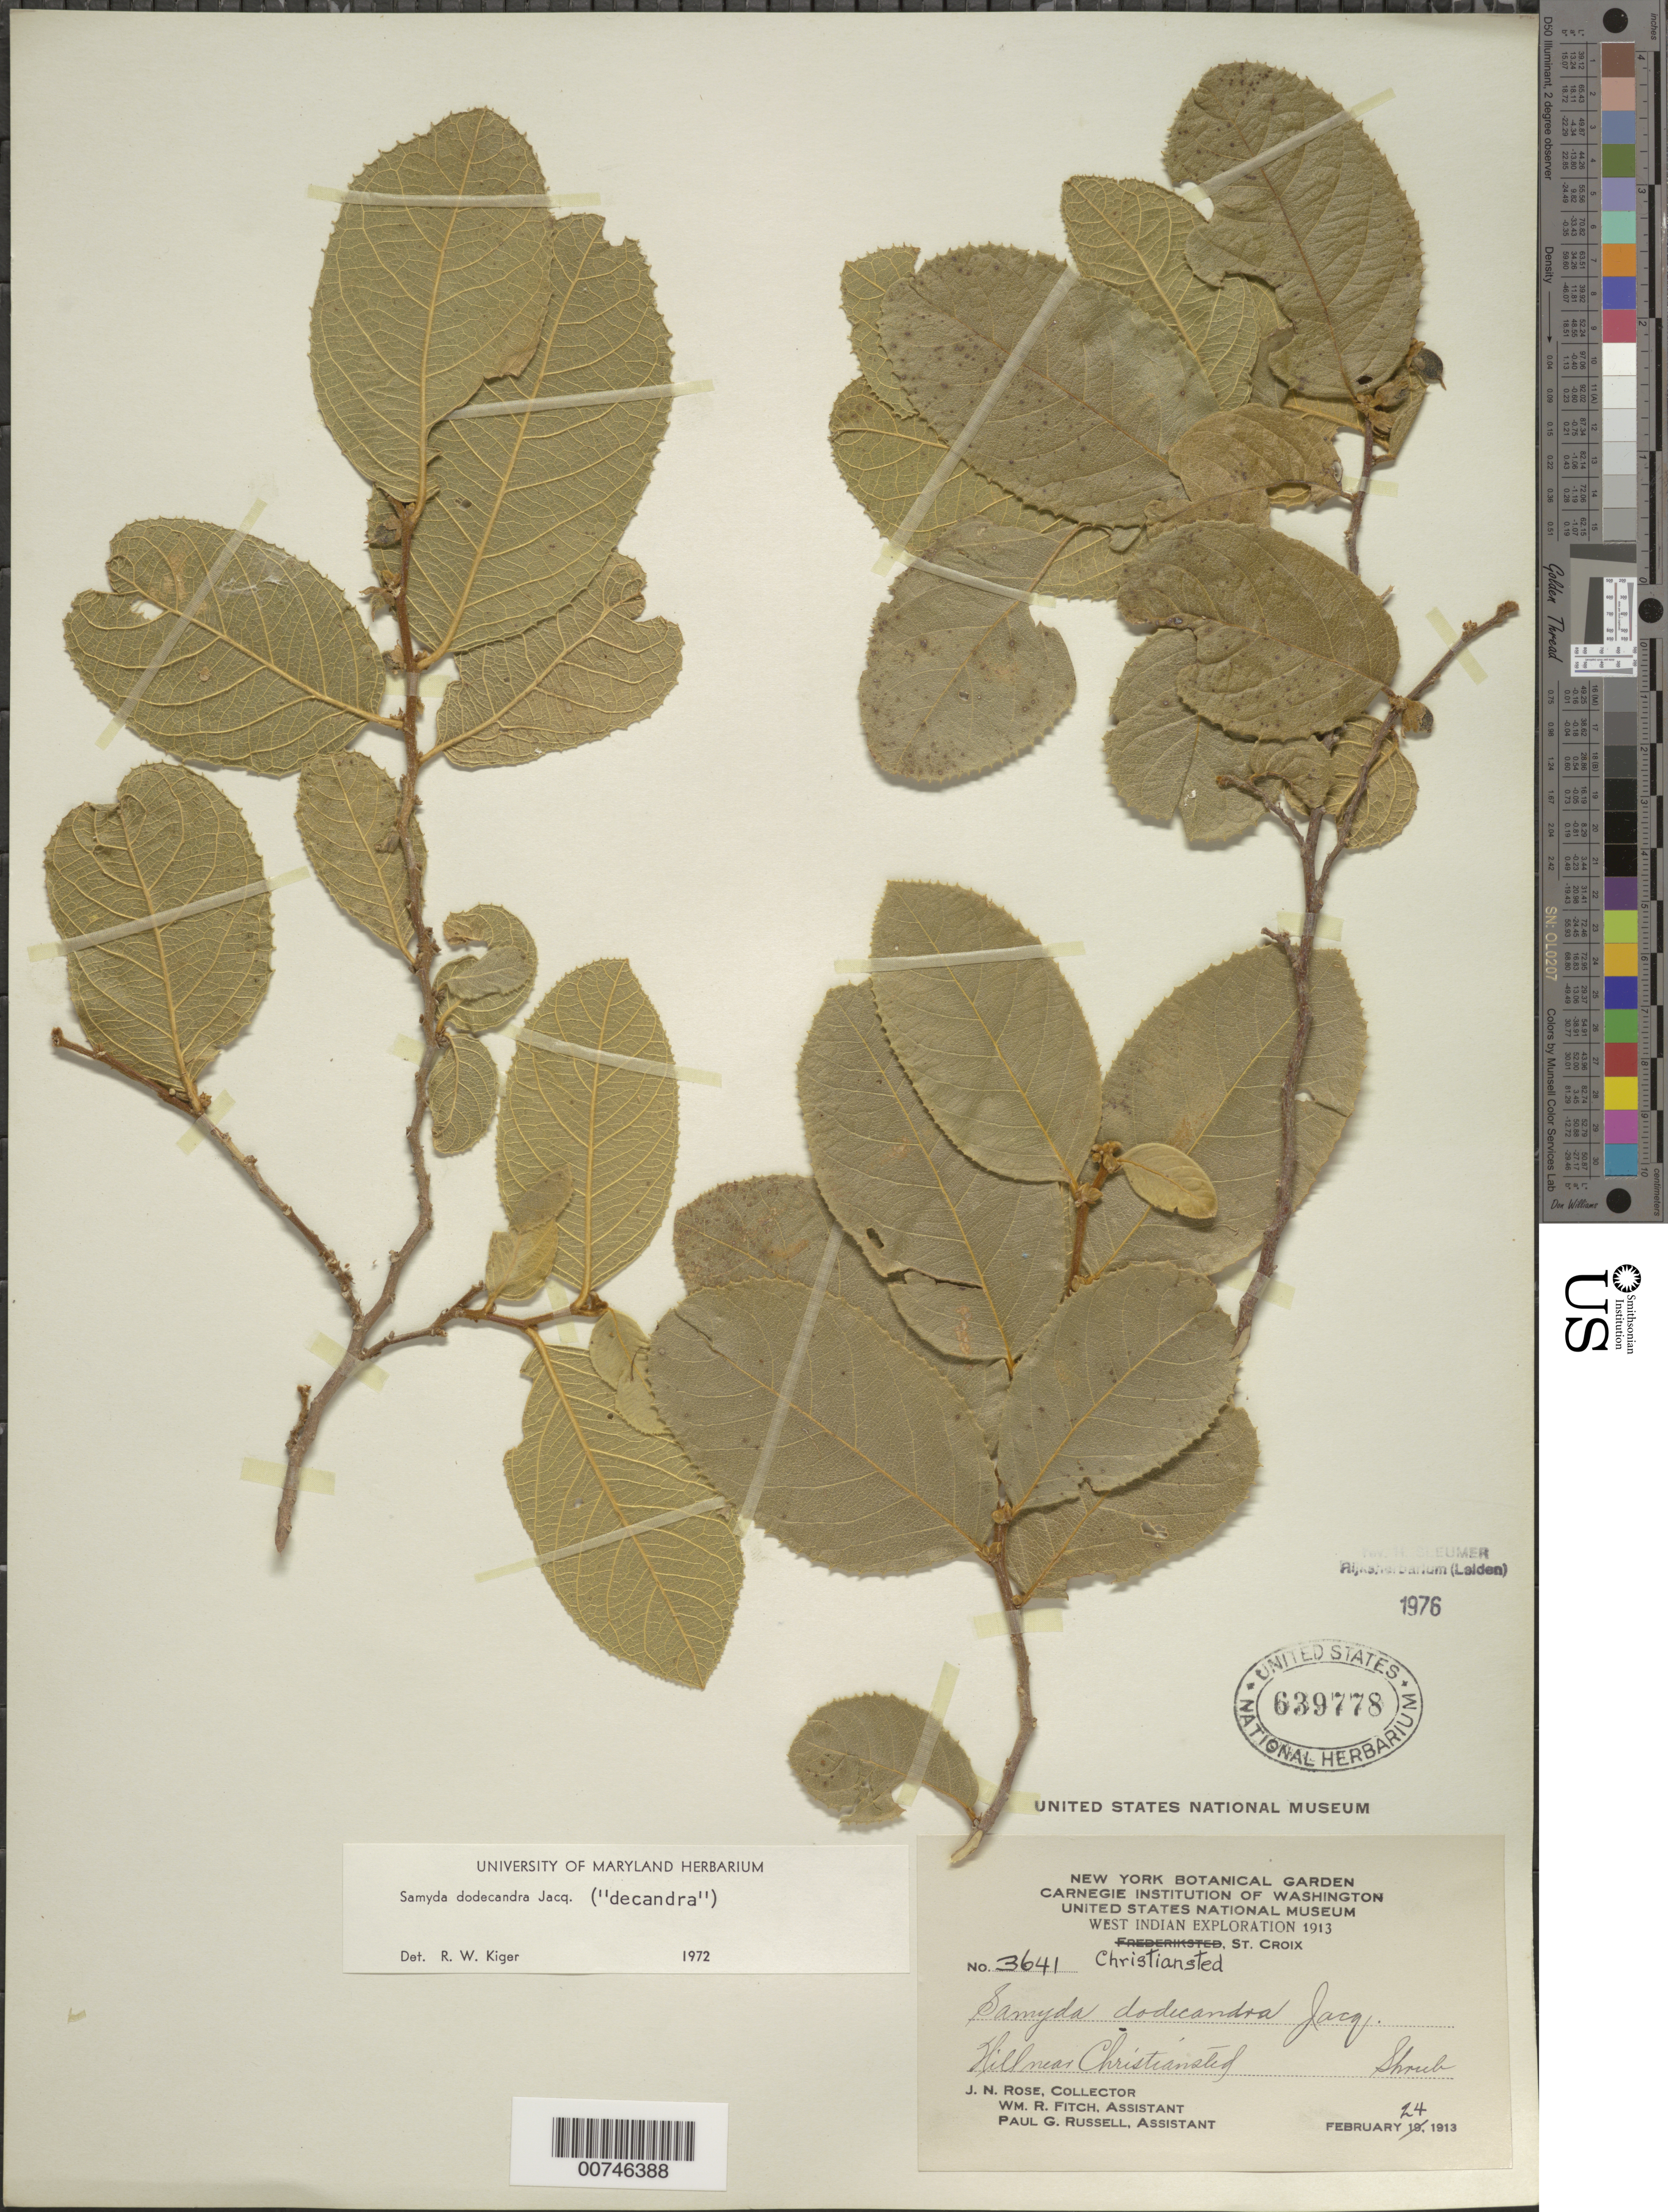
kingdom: Plantae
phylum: Tracheophyta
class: Magnoliopsida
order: Malpighiales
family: Salicaceae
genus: Casearia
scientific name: Casearia dodecandra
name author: (Jacq.) T. Samar. & M.H. Alford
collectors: J. N. Rose, W. R. Fitch & P. G. Russell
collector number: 3641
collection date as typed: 24 Feb 1913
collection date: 1913-02-24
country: U.S. Virgin Islands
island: St. Croix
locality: Near Christiansted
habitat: Hill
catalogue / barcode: US 639778